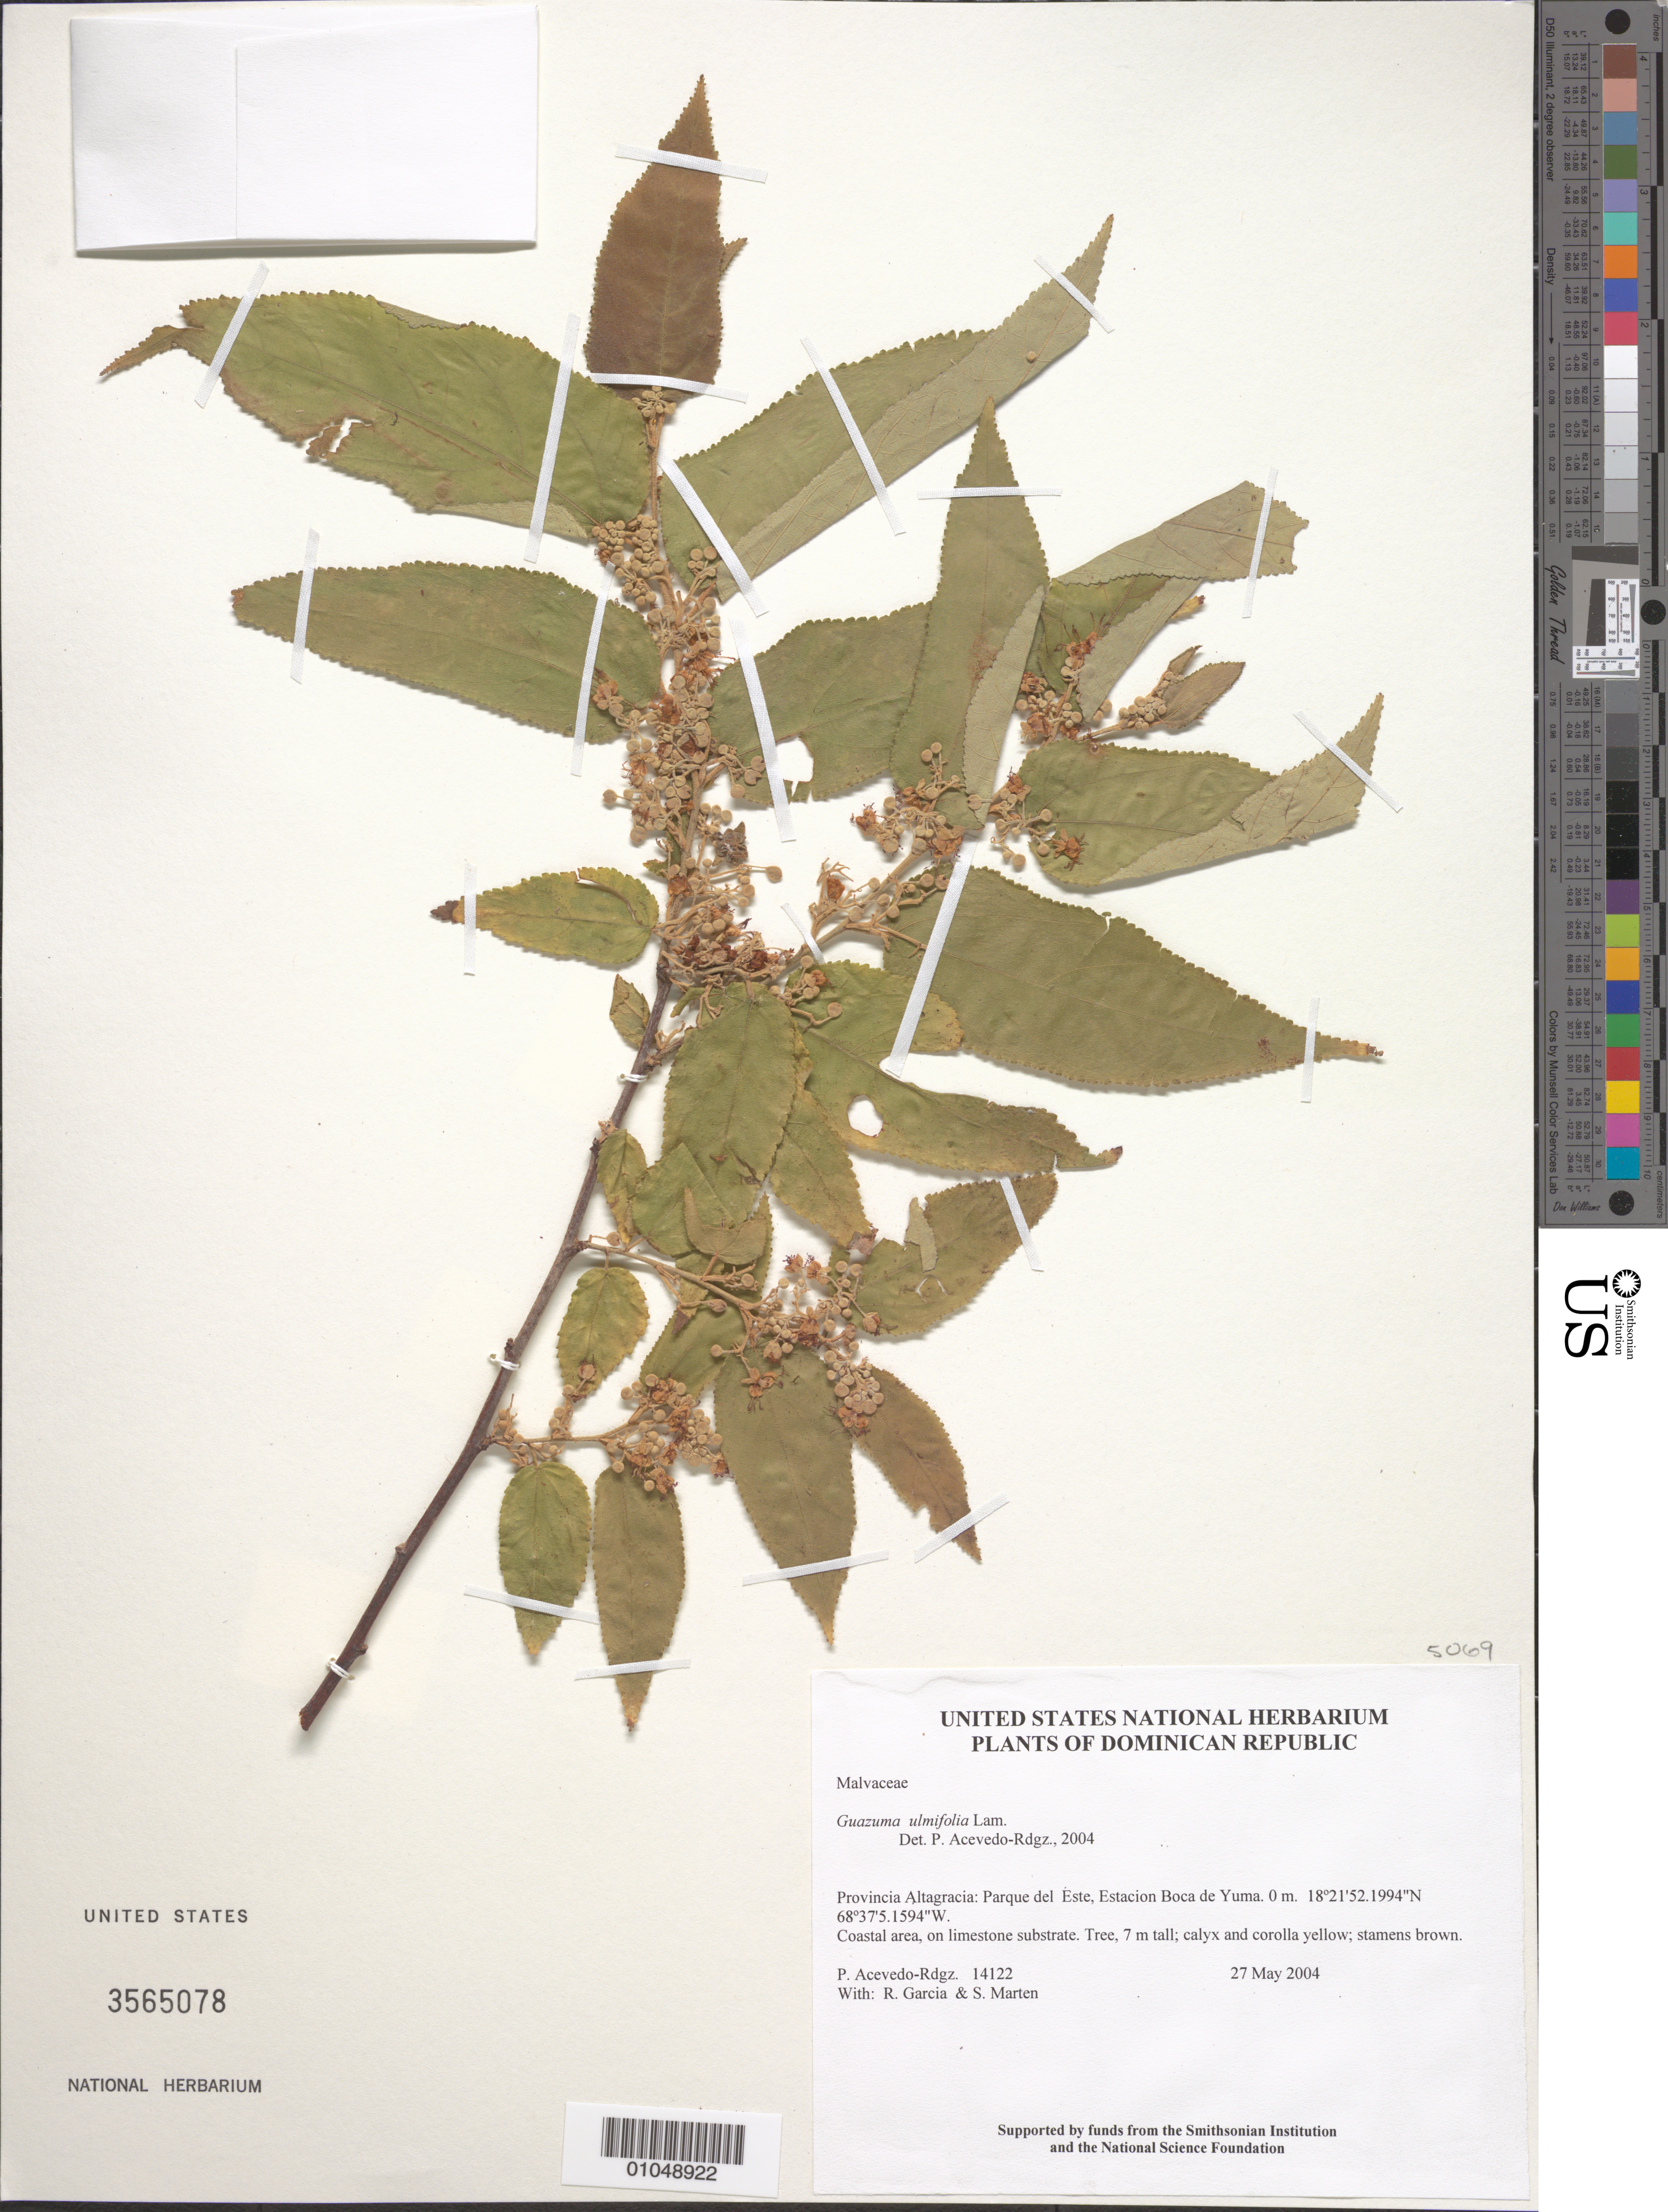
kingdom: Plantae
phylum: Tracheophyta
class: Magnoliopsida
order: Malvales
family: Malvaceae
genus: Guazuma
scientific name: Guazuma ulmifolia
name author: Lam.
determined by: Acevedo-Rodríguez, P., (BOT), Smithsonian Institution - National Museum of Natural History (UNITED STATES)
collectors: P. Acevedo-Rodr., R. G. García & S. Marten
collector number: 14122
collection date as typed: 27 May 2004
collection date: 2004-05-27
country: Dominican Republic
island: Hispaniola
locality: Provincia Altagracia: Parque del Este, Estacion Boca de Yuma.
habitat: Coastal area, on limestone substrate.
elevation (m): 0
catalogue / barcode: US 3565078